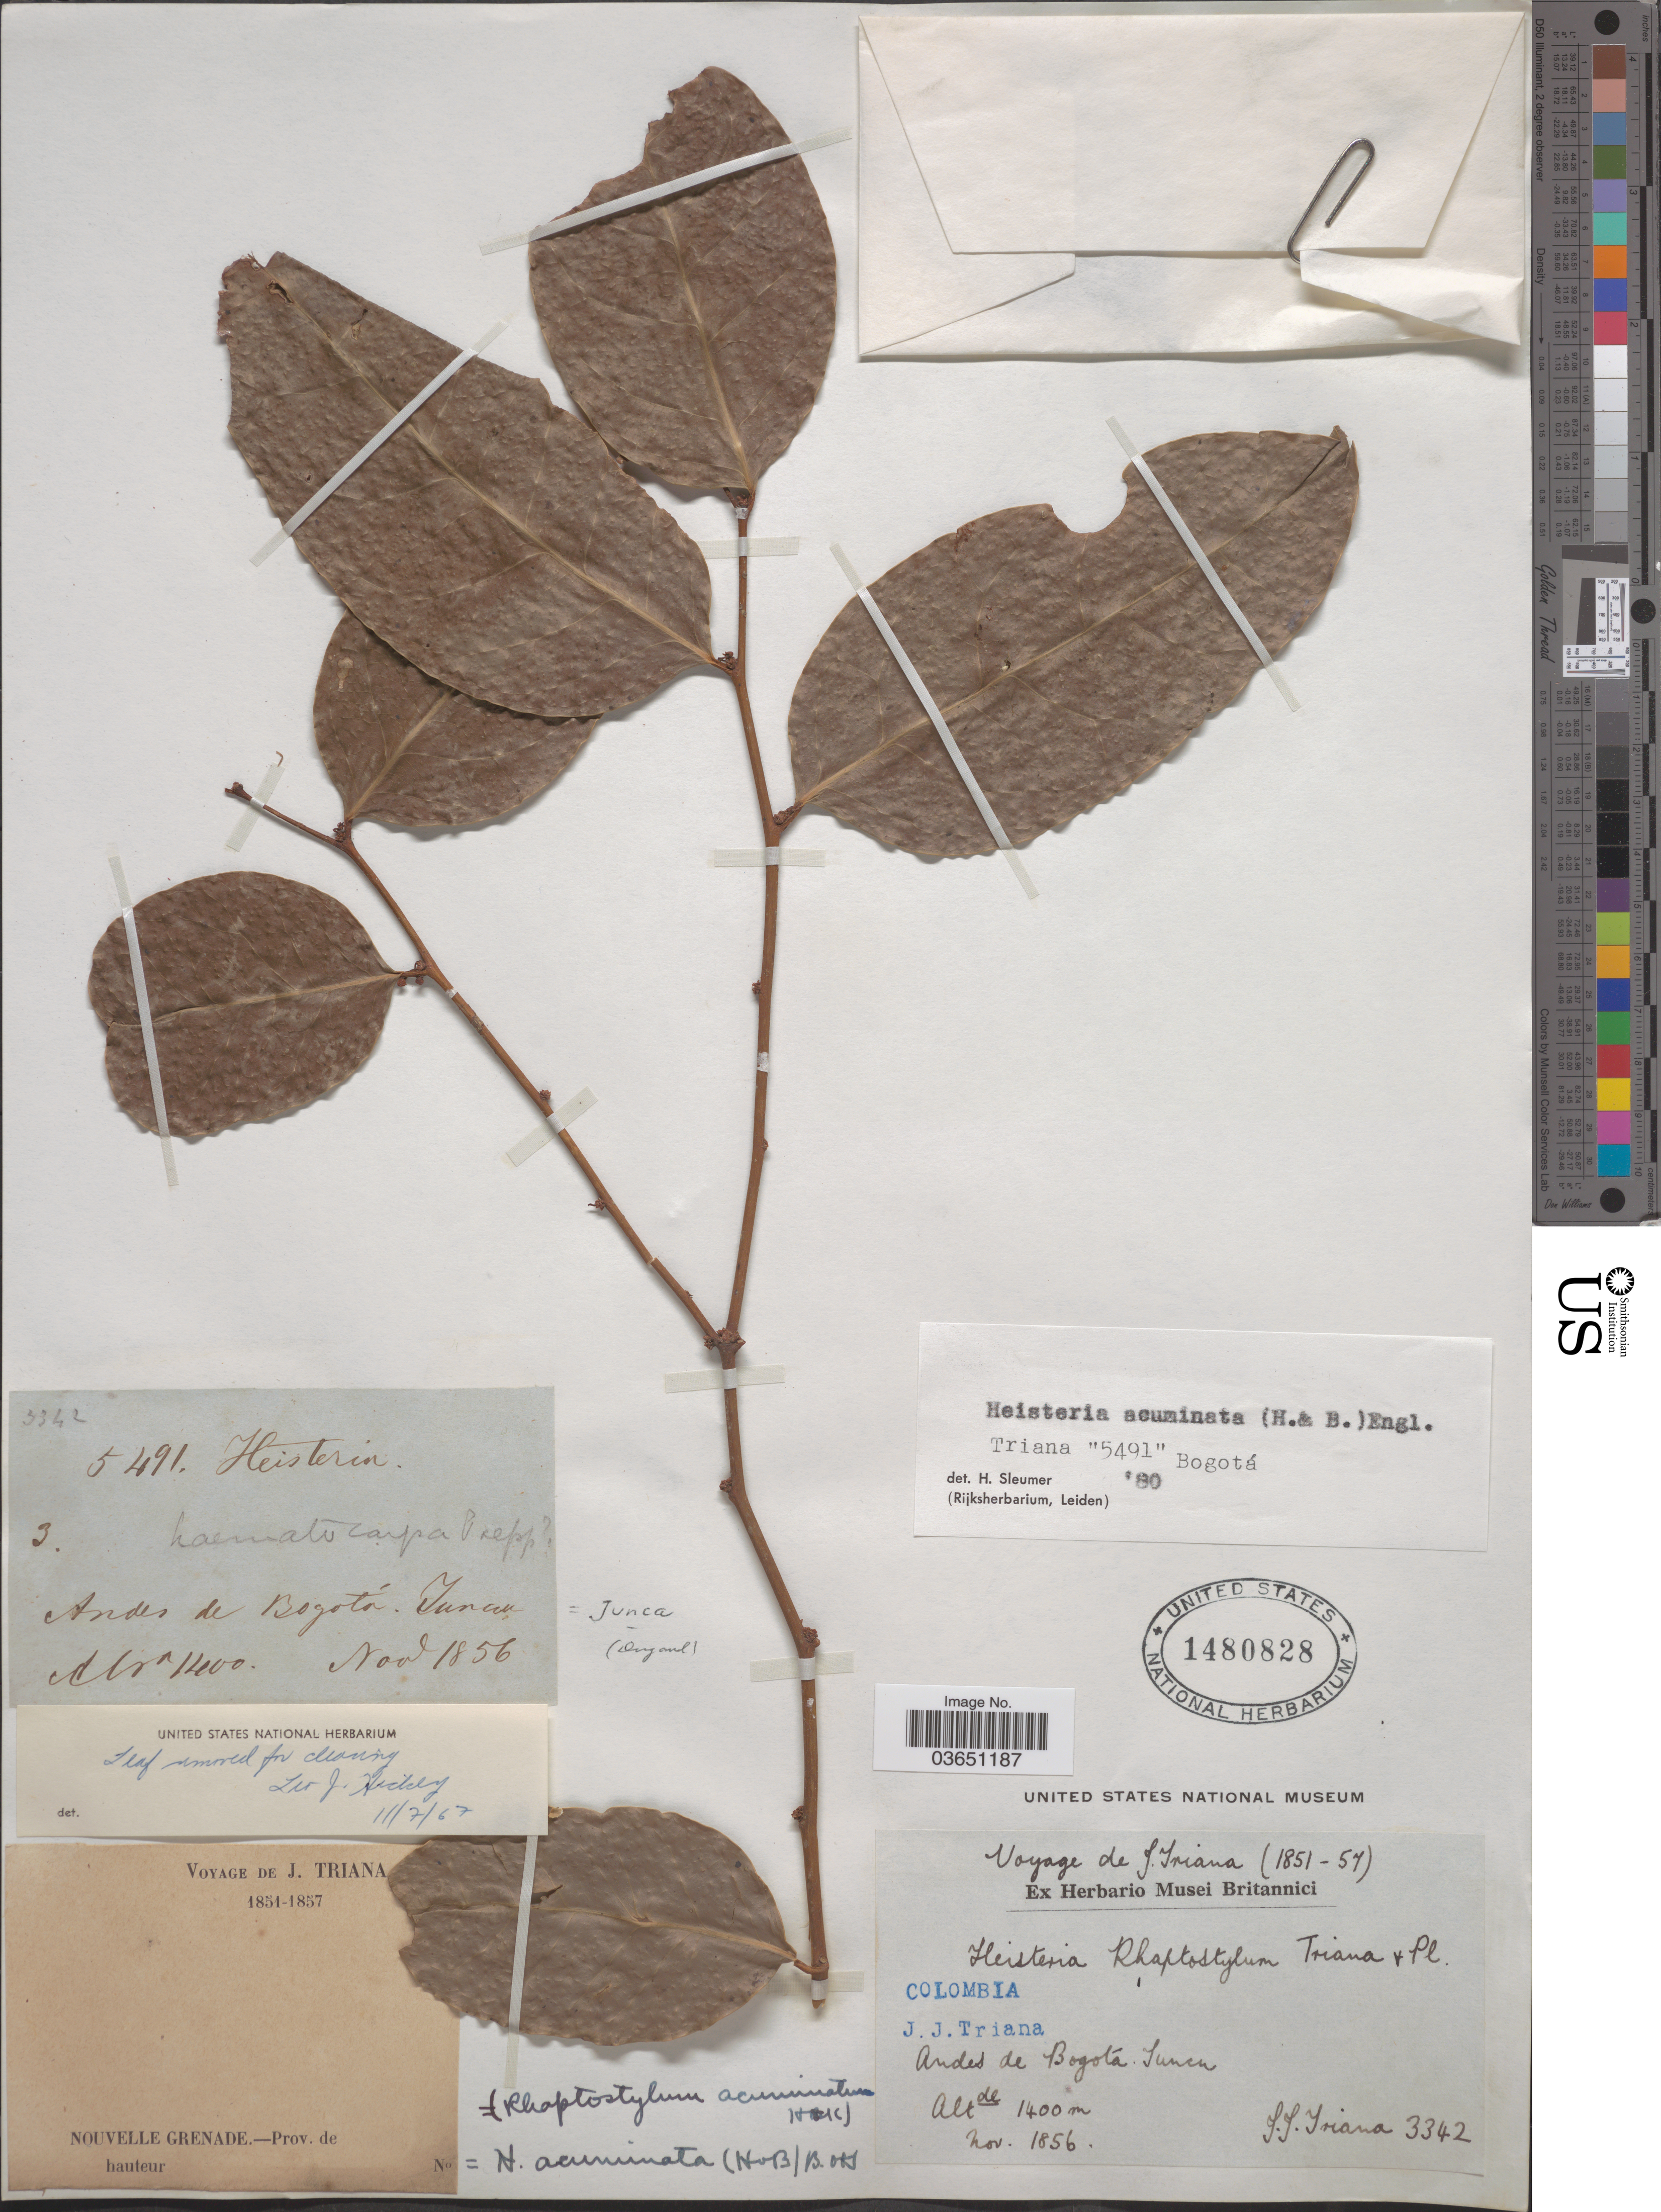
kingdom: Plantae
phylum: Tracheophyta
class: Magnoliopsida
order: Santalales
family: Erythropalaceae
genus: Heisteria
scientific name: Heisteria acuminata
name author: (Humb. & Bonpl.) Engl.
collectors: J. J. Triana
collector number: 3342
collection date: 1856-11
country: Colombia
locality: Andes de Bogota. Junca.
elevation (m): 1400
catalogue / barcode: US 1480828